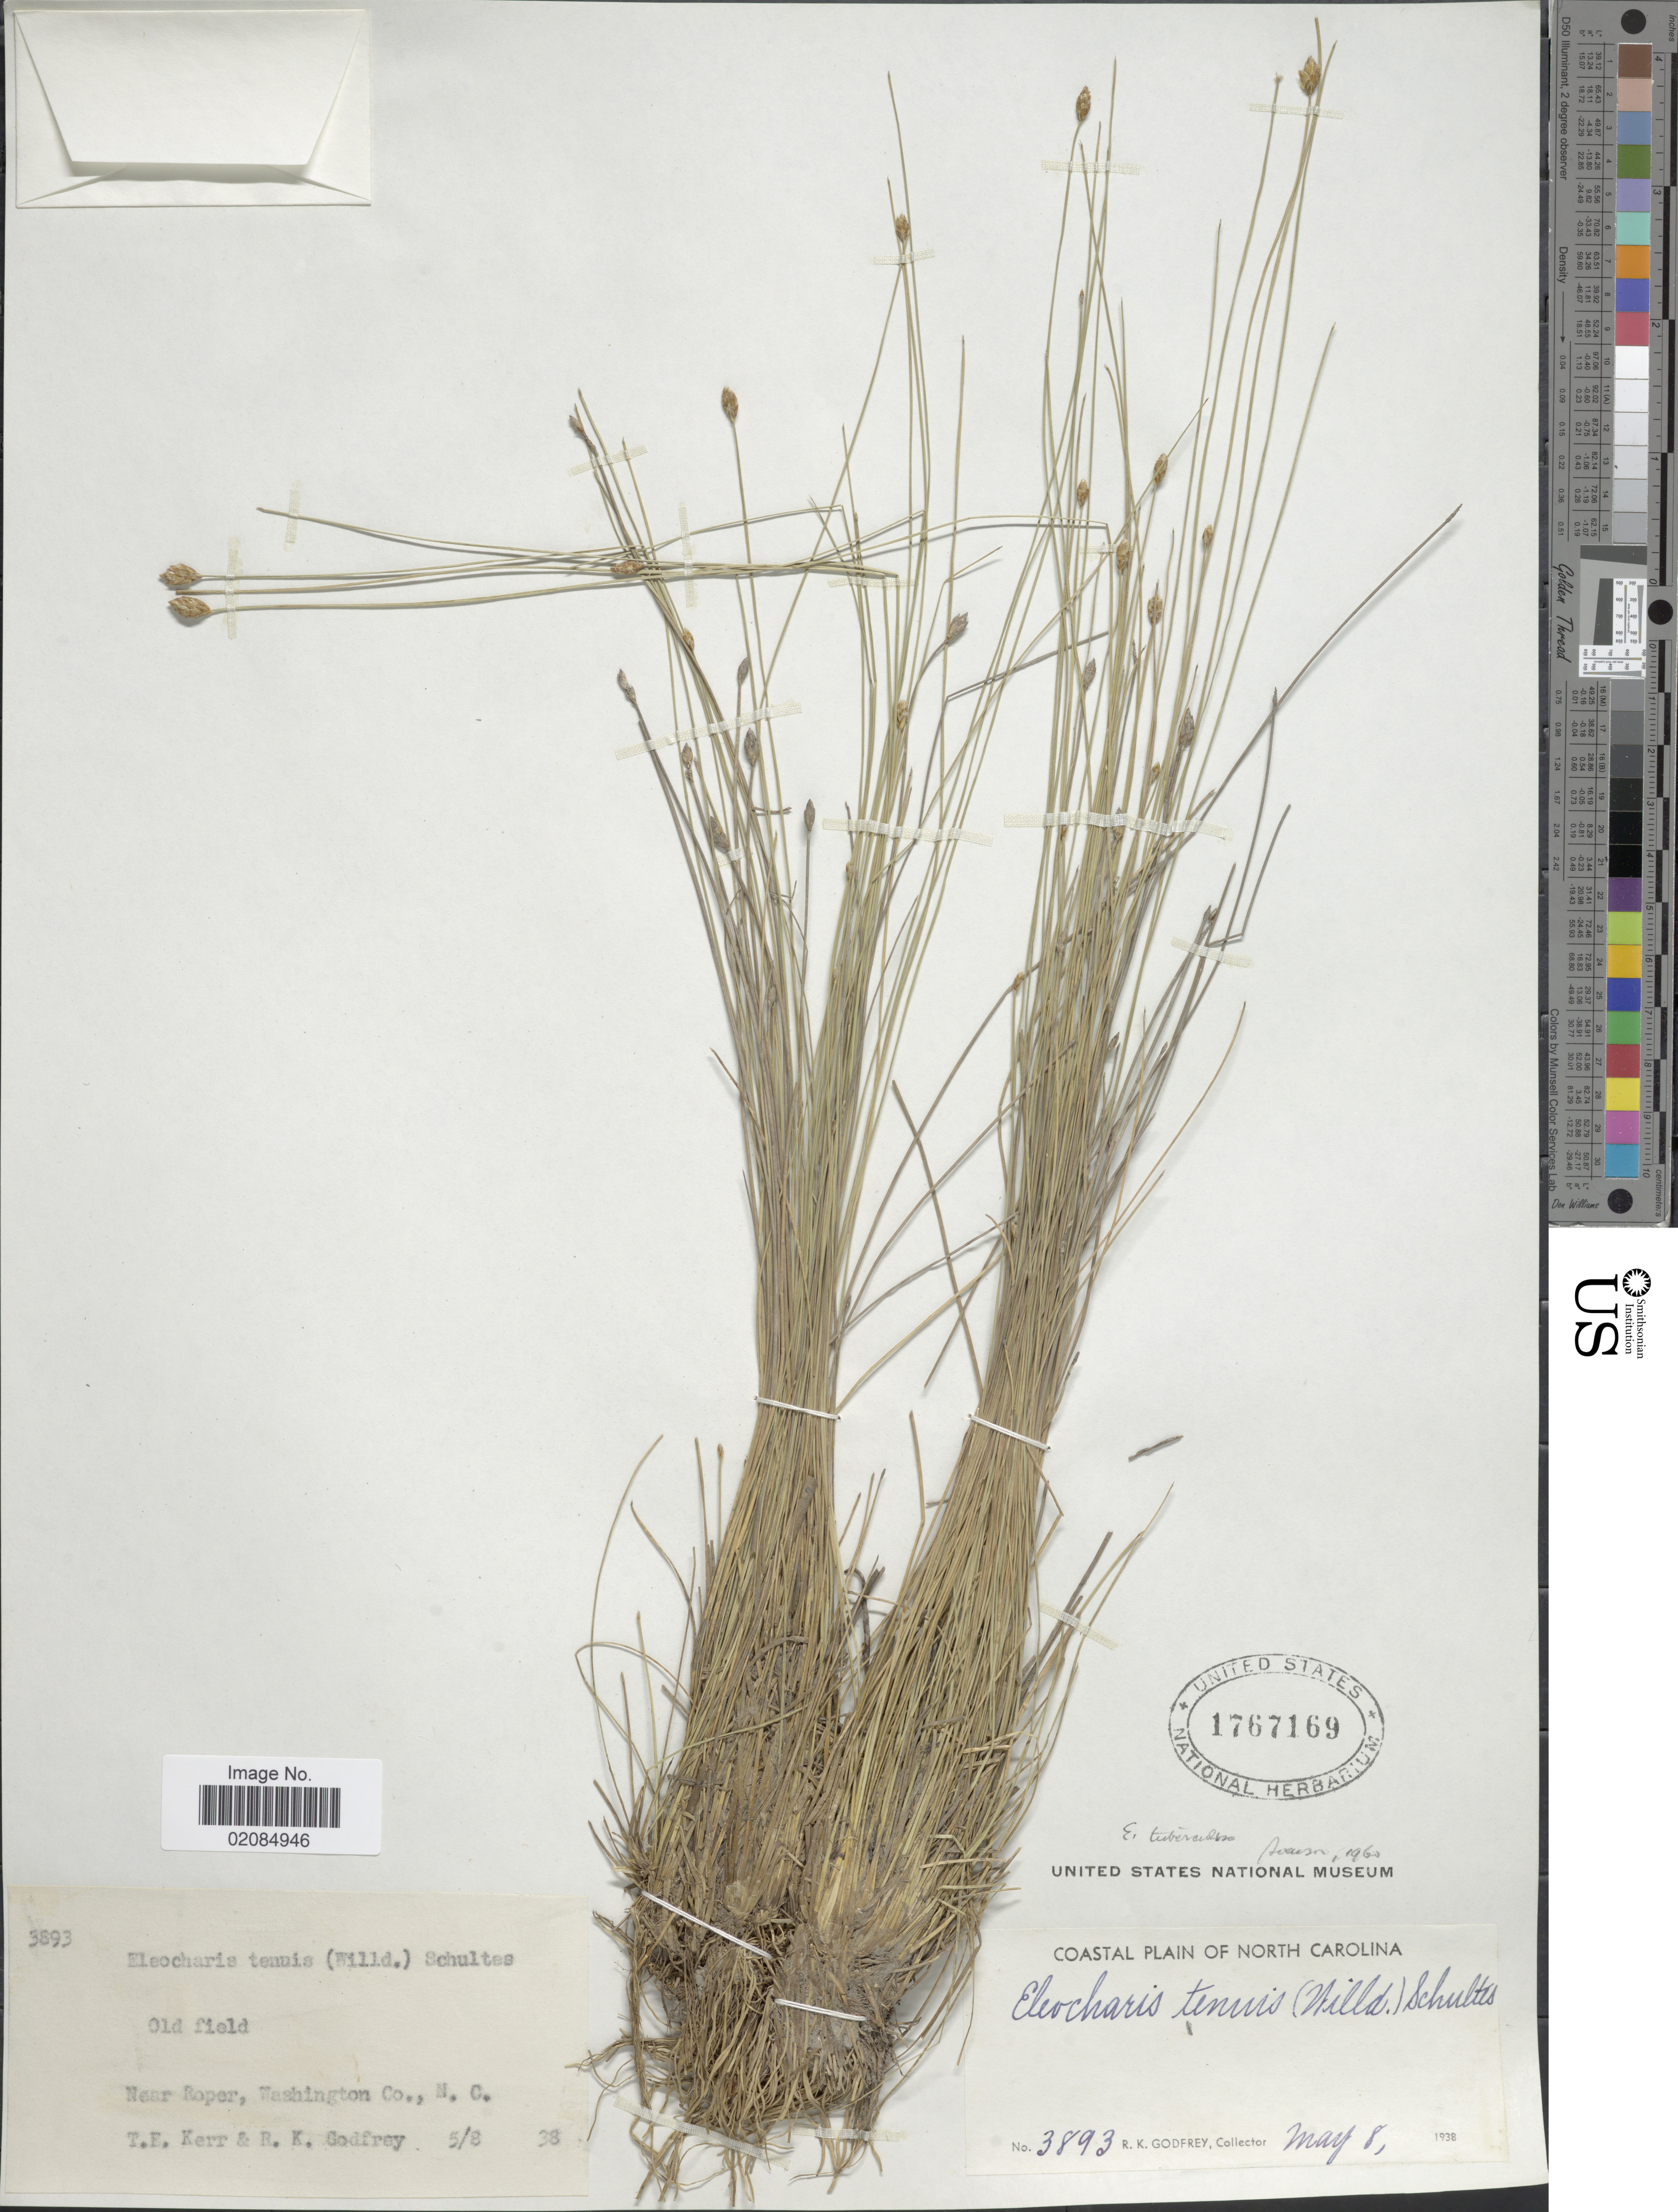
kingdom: Plantae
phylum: Tracheophyta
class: Liliopsida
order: Poales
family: Cyperaceae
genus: Eleocharis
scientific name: Eleocharis tuberculosa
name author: (Michx.) Roem. & Schult.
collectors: R. K. Godfrey & T. E. Kerr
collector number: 3893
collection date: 1938-05-08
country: United States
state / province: North Carolina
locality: Coastal Plain of North Carolina. Near Roper, Washington Co., N. C.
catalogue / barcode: US 1767169